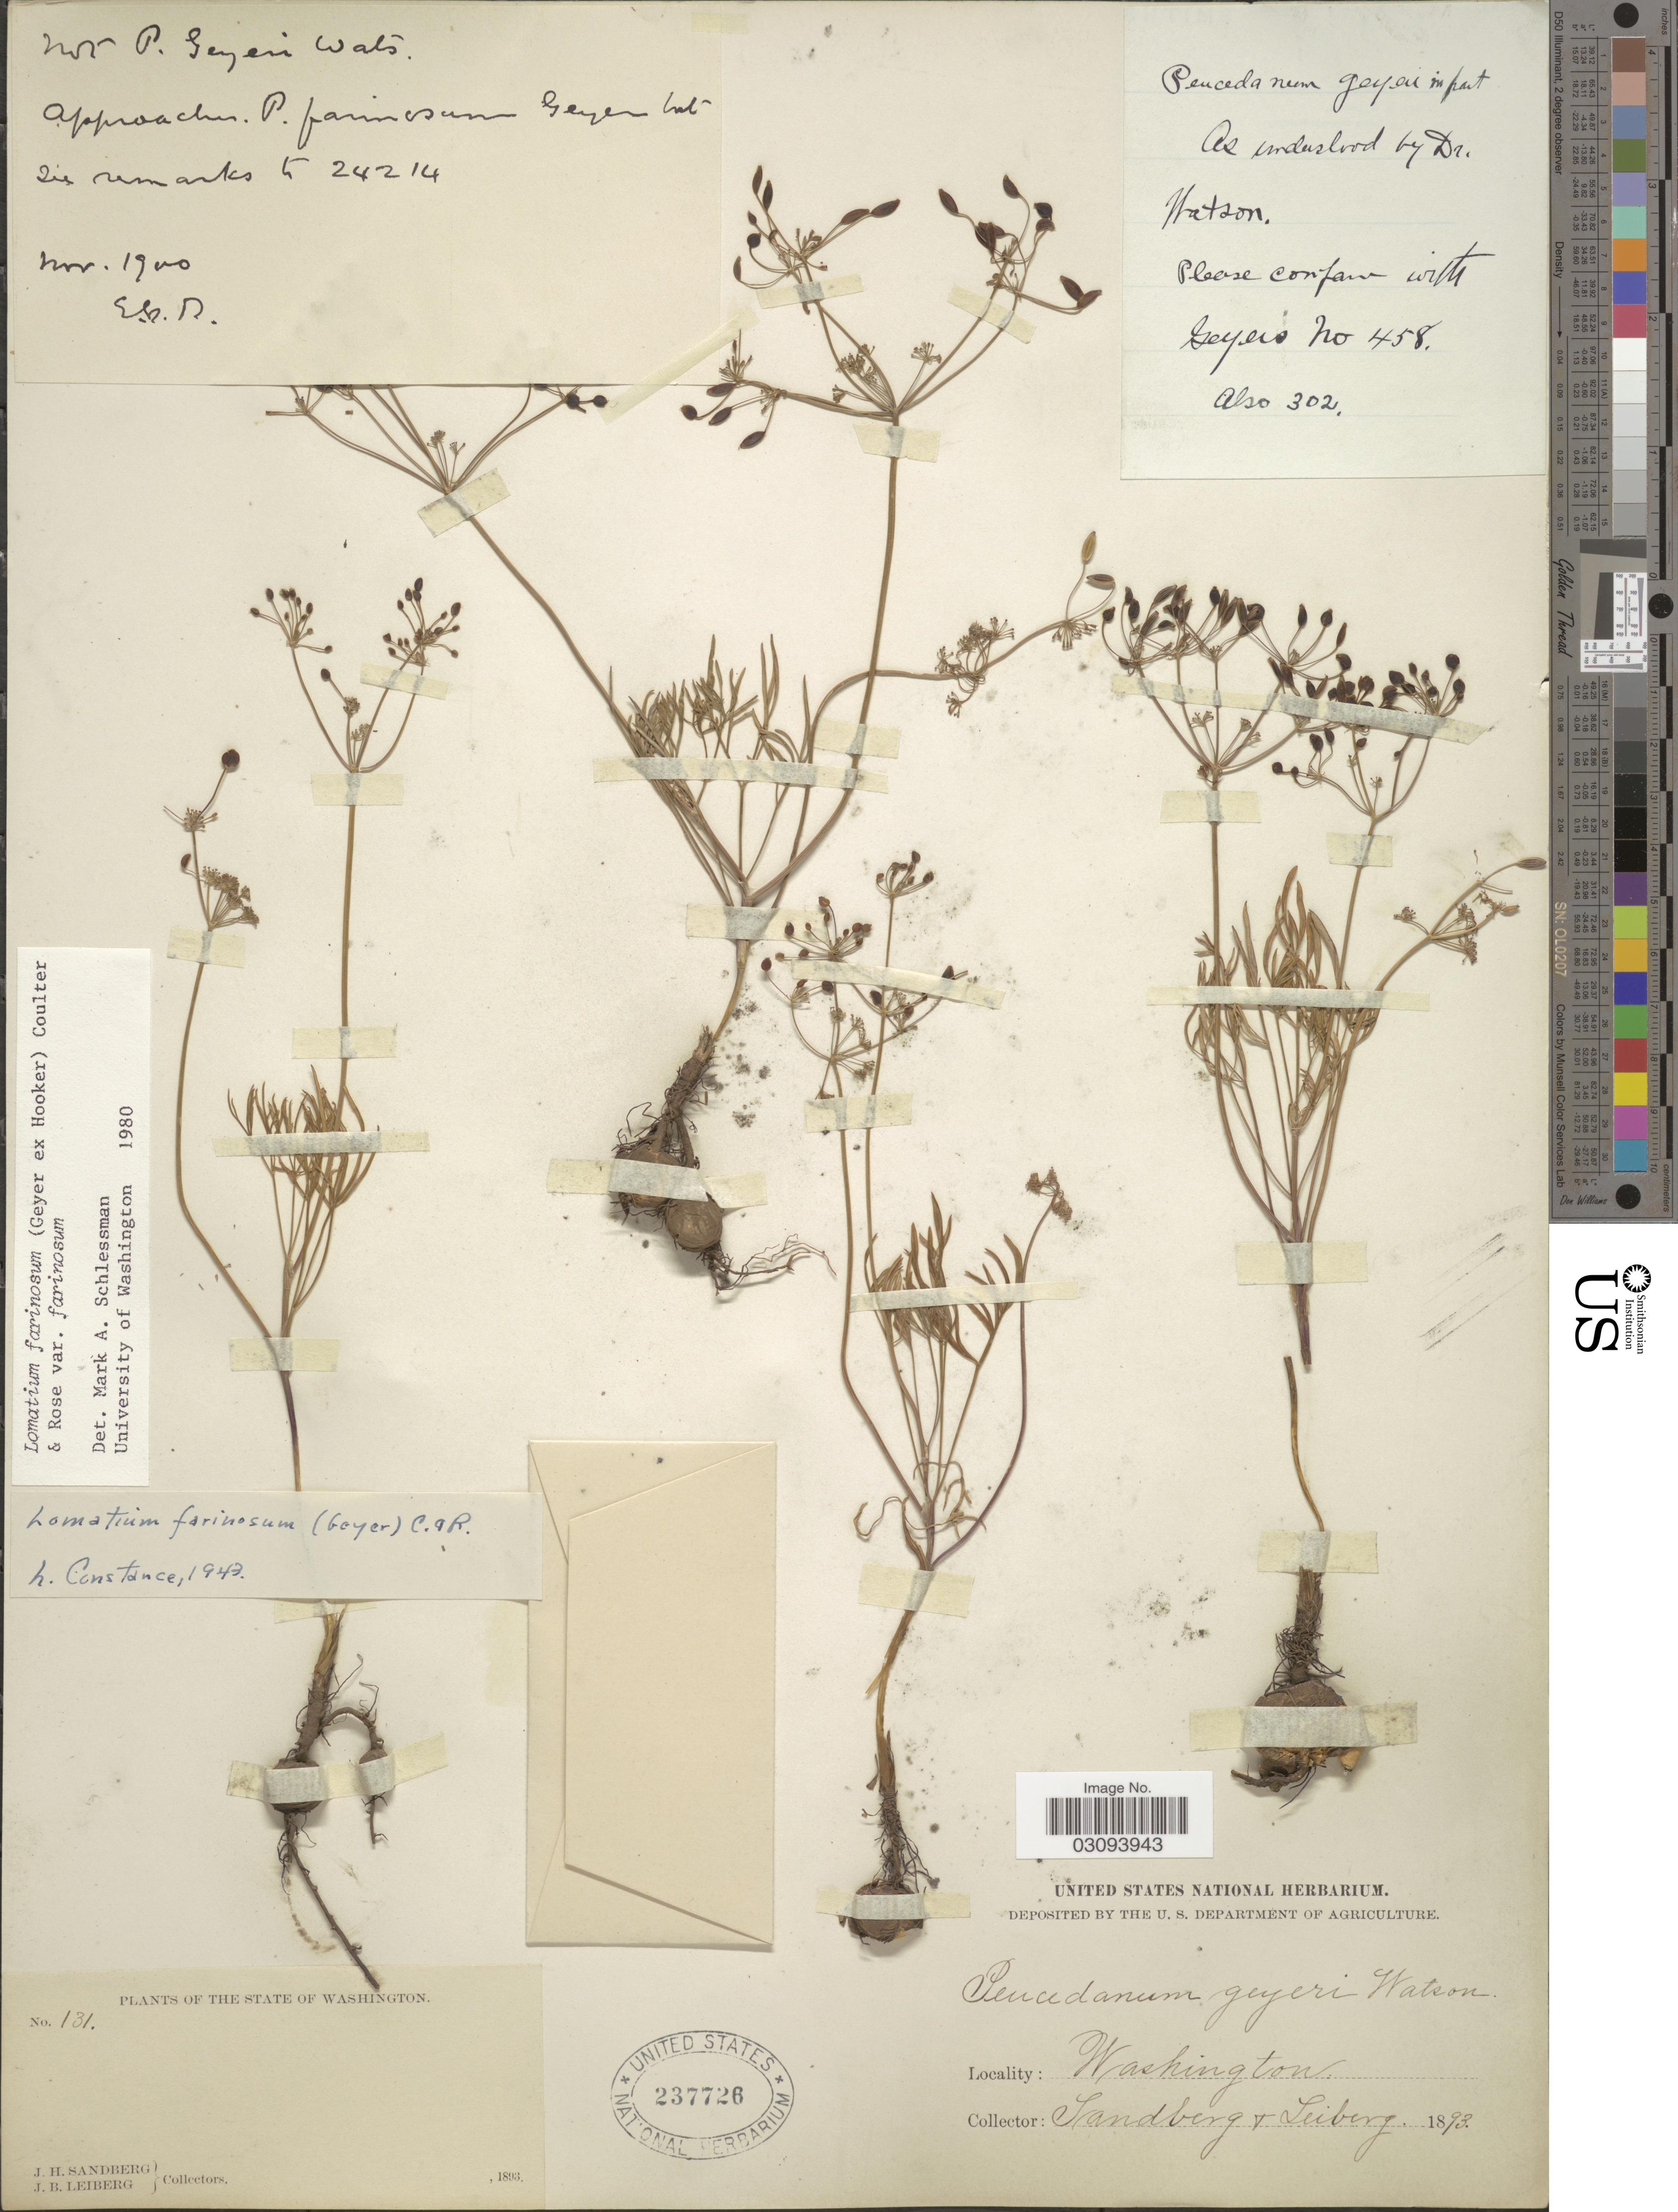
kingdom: Plantae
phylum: Tracheophyta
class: Magnoliopsida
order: Apiales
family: Apiaceae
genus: Lomatium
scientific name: Lomatium farinosum var. farinosum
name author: (Geyer) J.M. Coult. & Rose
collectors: J. H. Sandberg & J. B. Leiberg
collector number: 131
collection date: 1893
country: United States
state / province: Washington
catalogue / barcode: US 237726